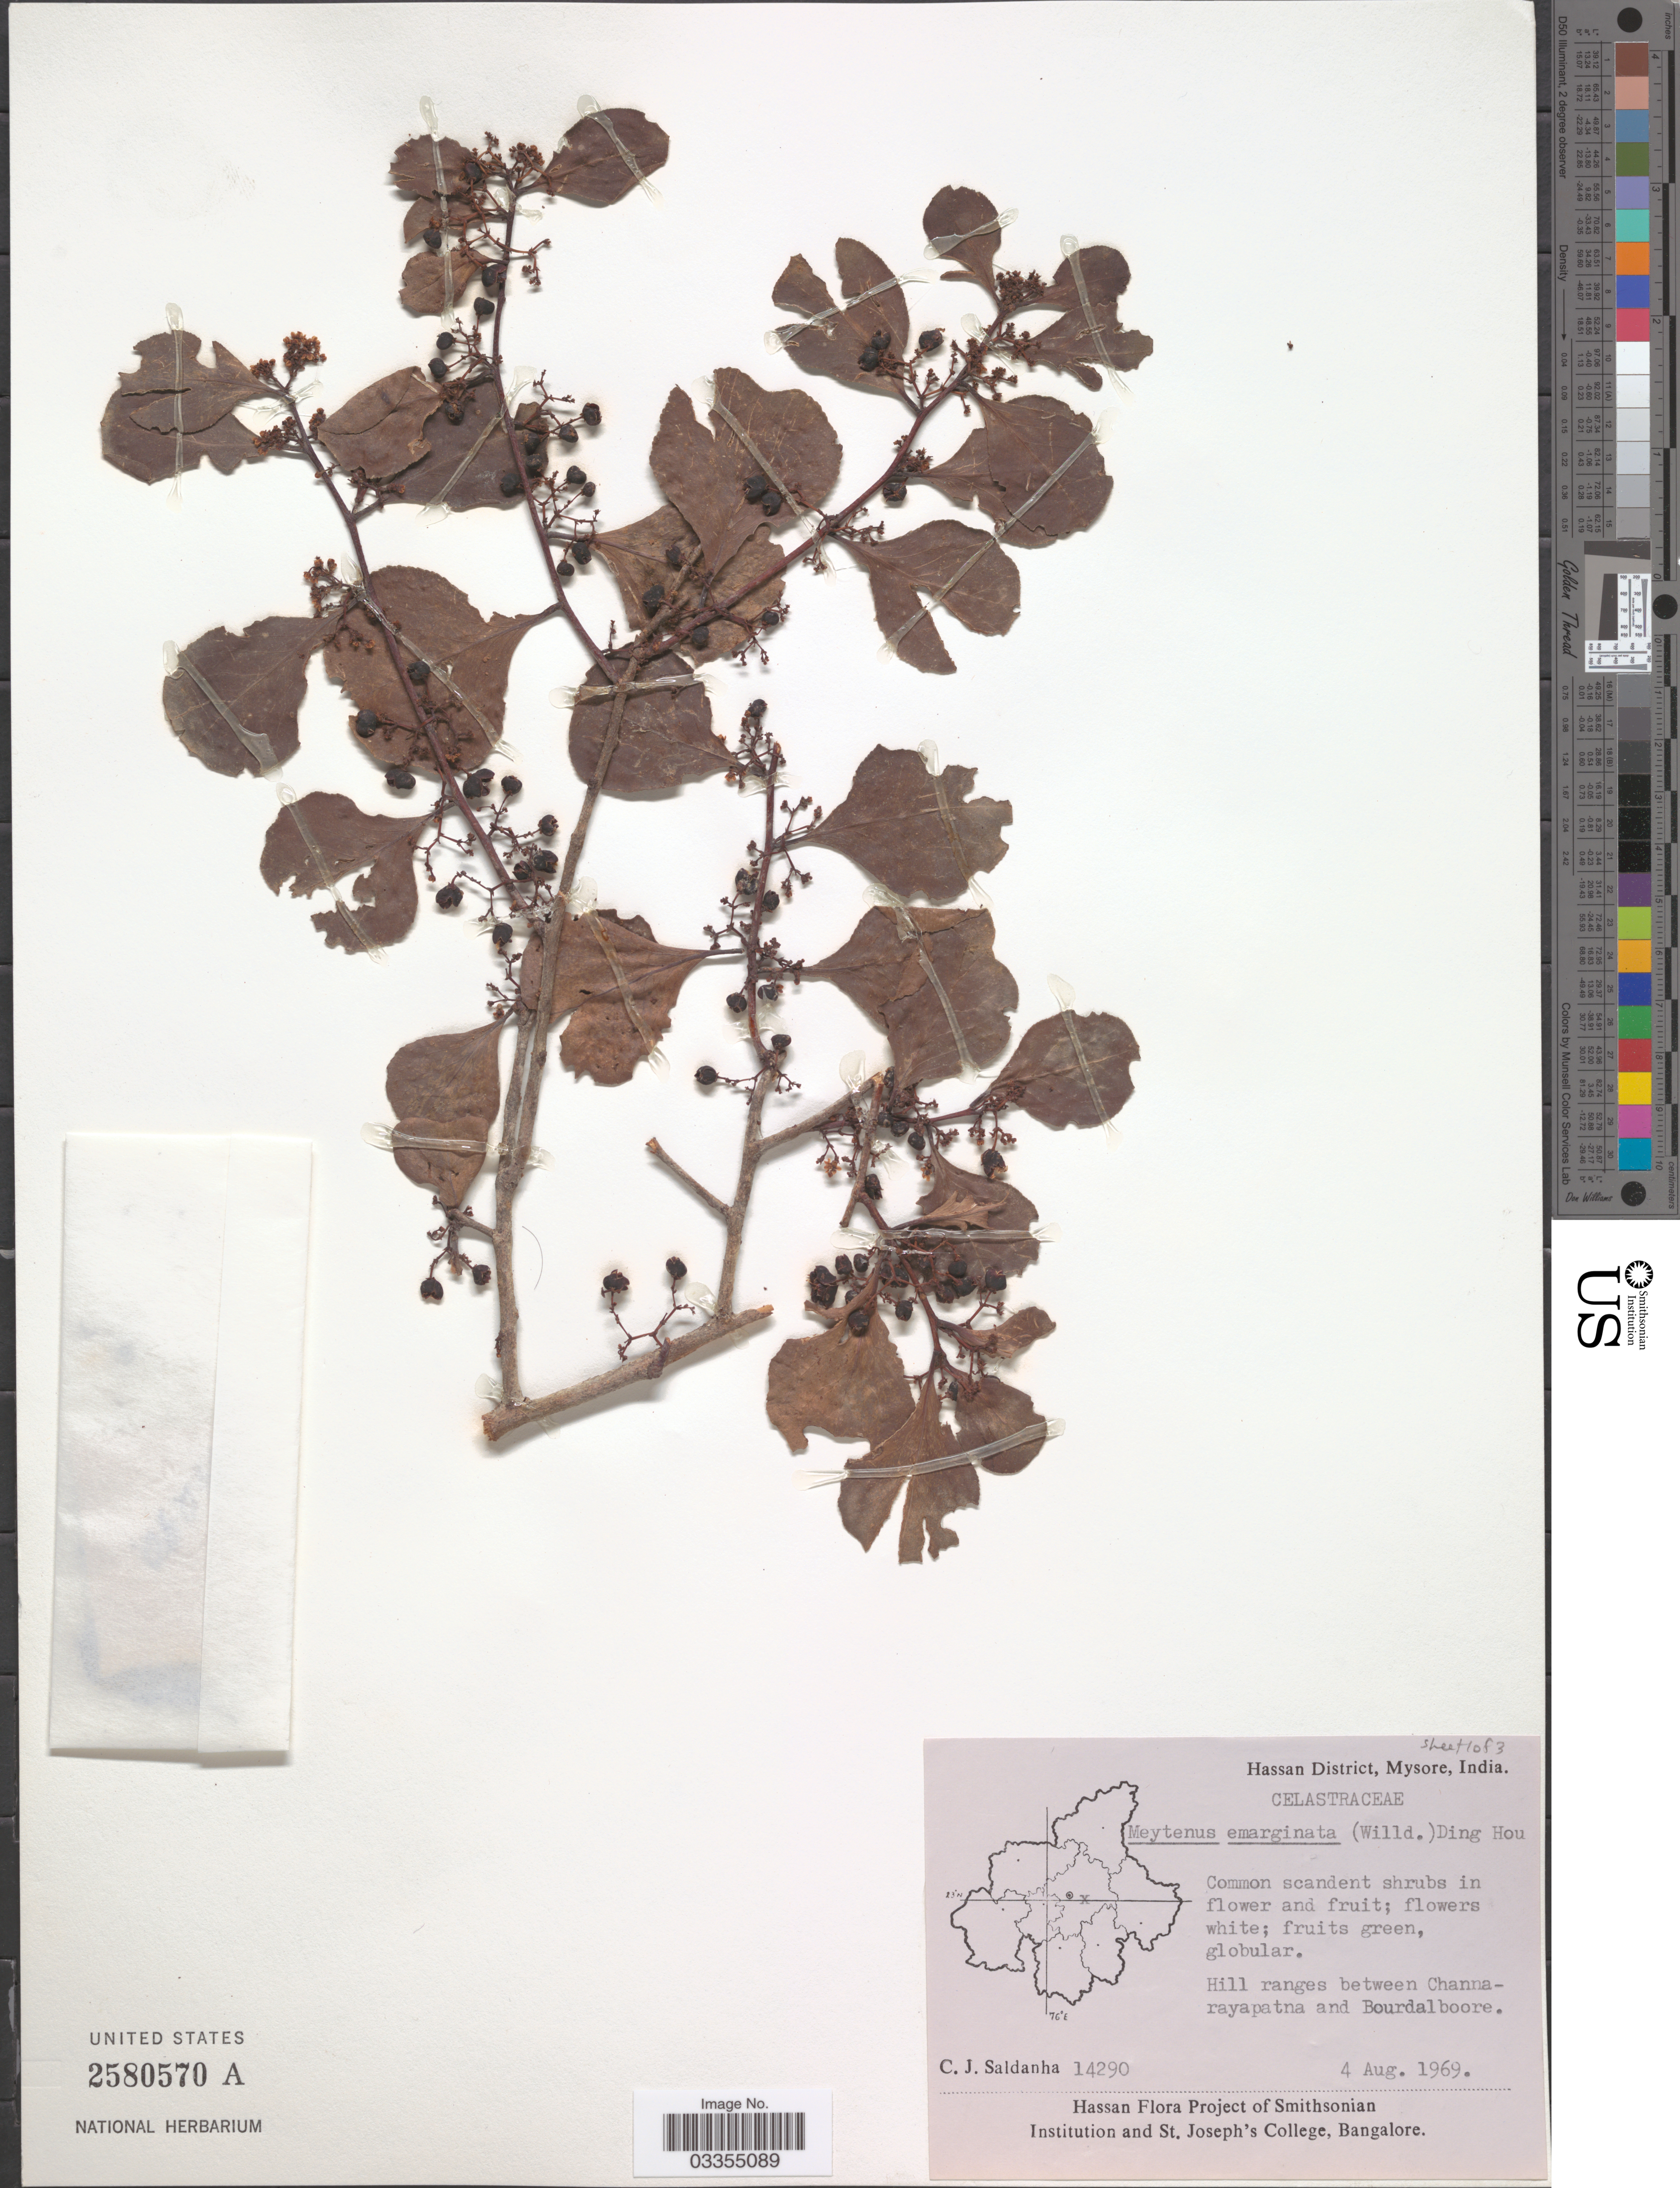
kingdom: Plantae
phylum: Tracheophyta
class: Magnoliopsida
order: Celastrales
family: Celastraceae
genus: Gymnosporia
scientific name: Gymnosporia montana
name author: (Roth) Benth.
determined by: Strong, Mark T., (BOT), Smithsonian Institution - National Museum of Natural History (UNITED STATES)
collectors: C. J. Saldanha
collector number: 14290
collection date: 1969-08-04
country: India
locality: Hassan District, Mysore. Hill ranges between Channarayapatna and Bourdalboore.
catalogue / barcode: US 2580570A